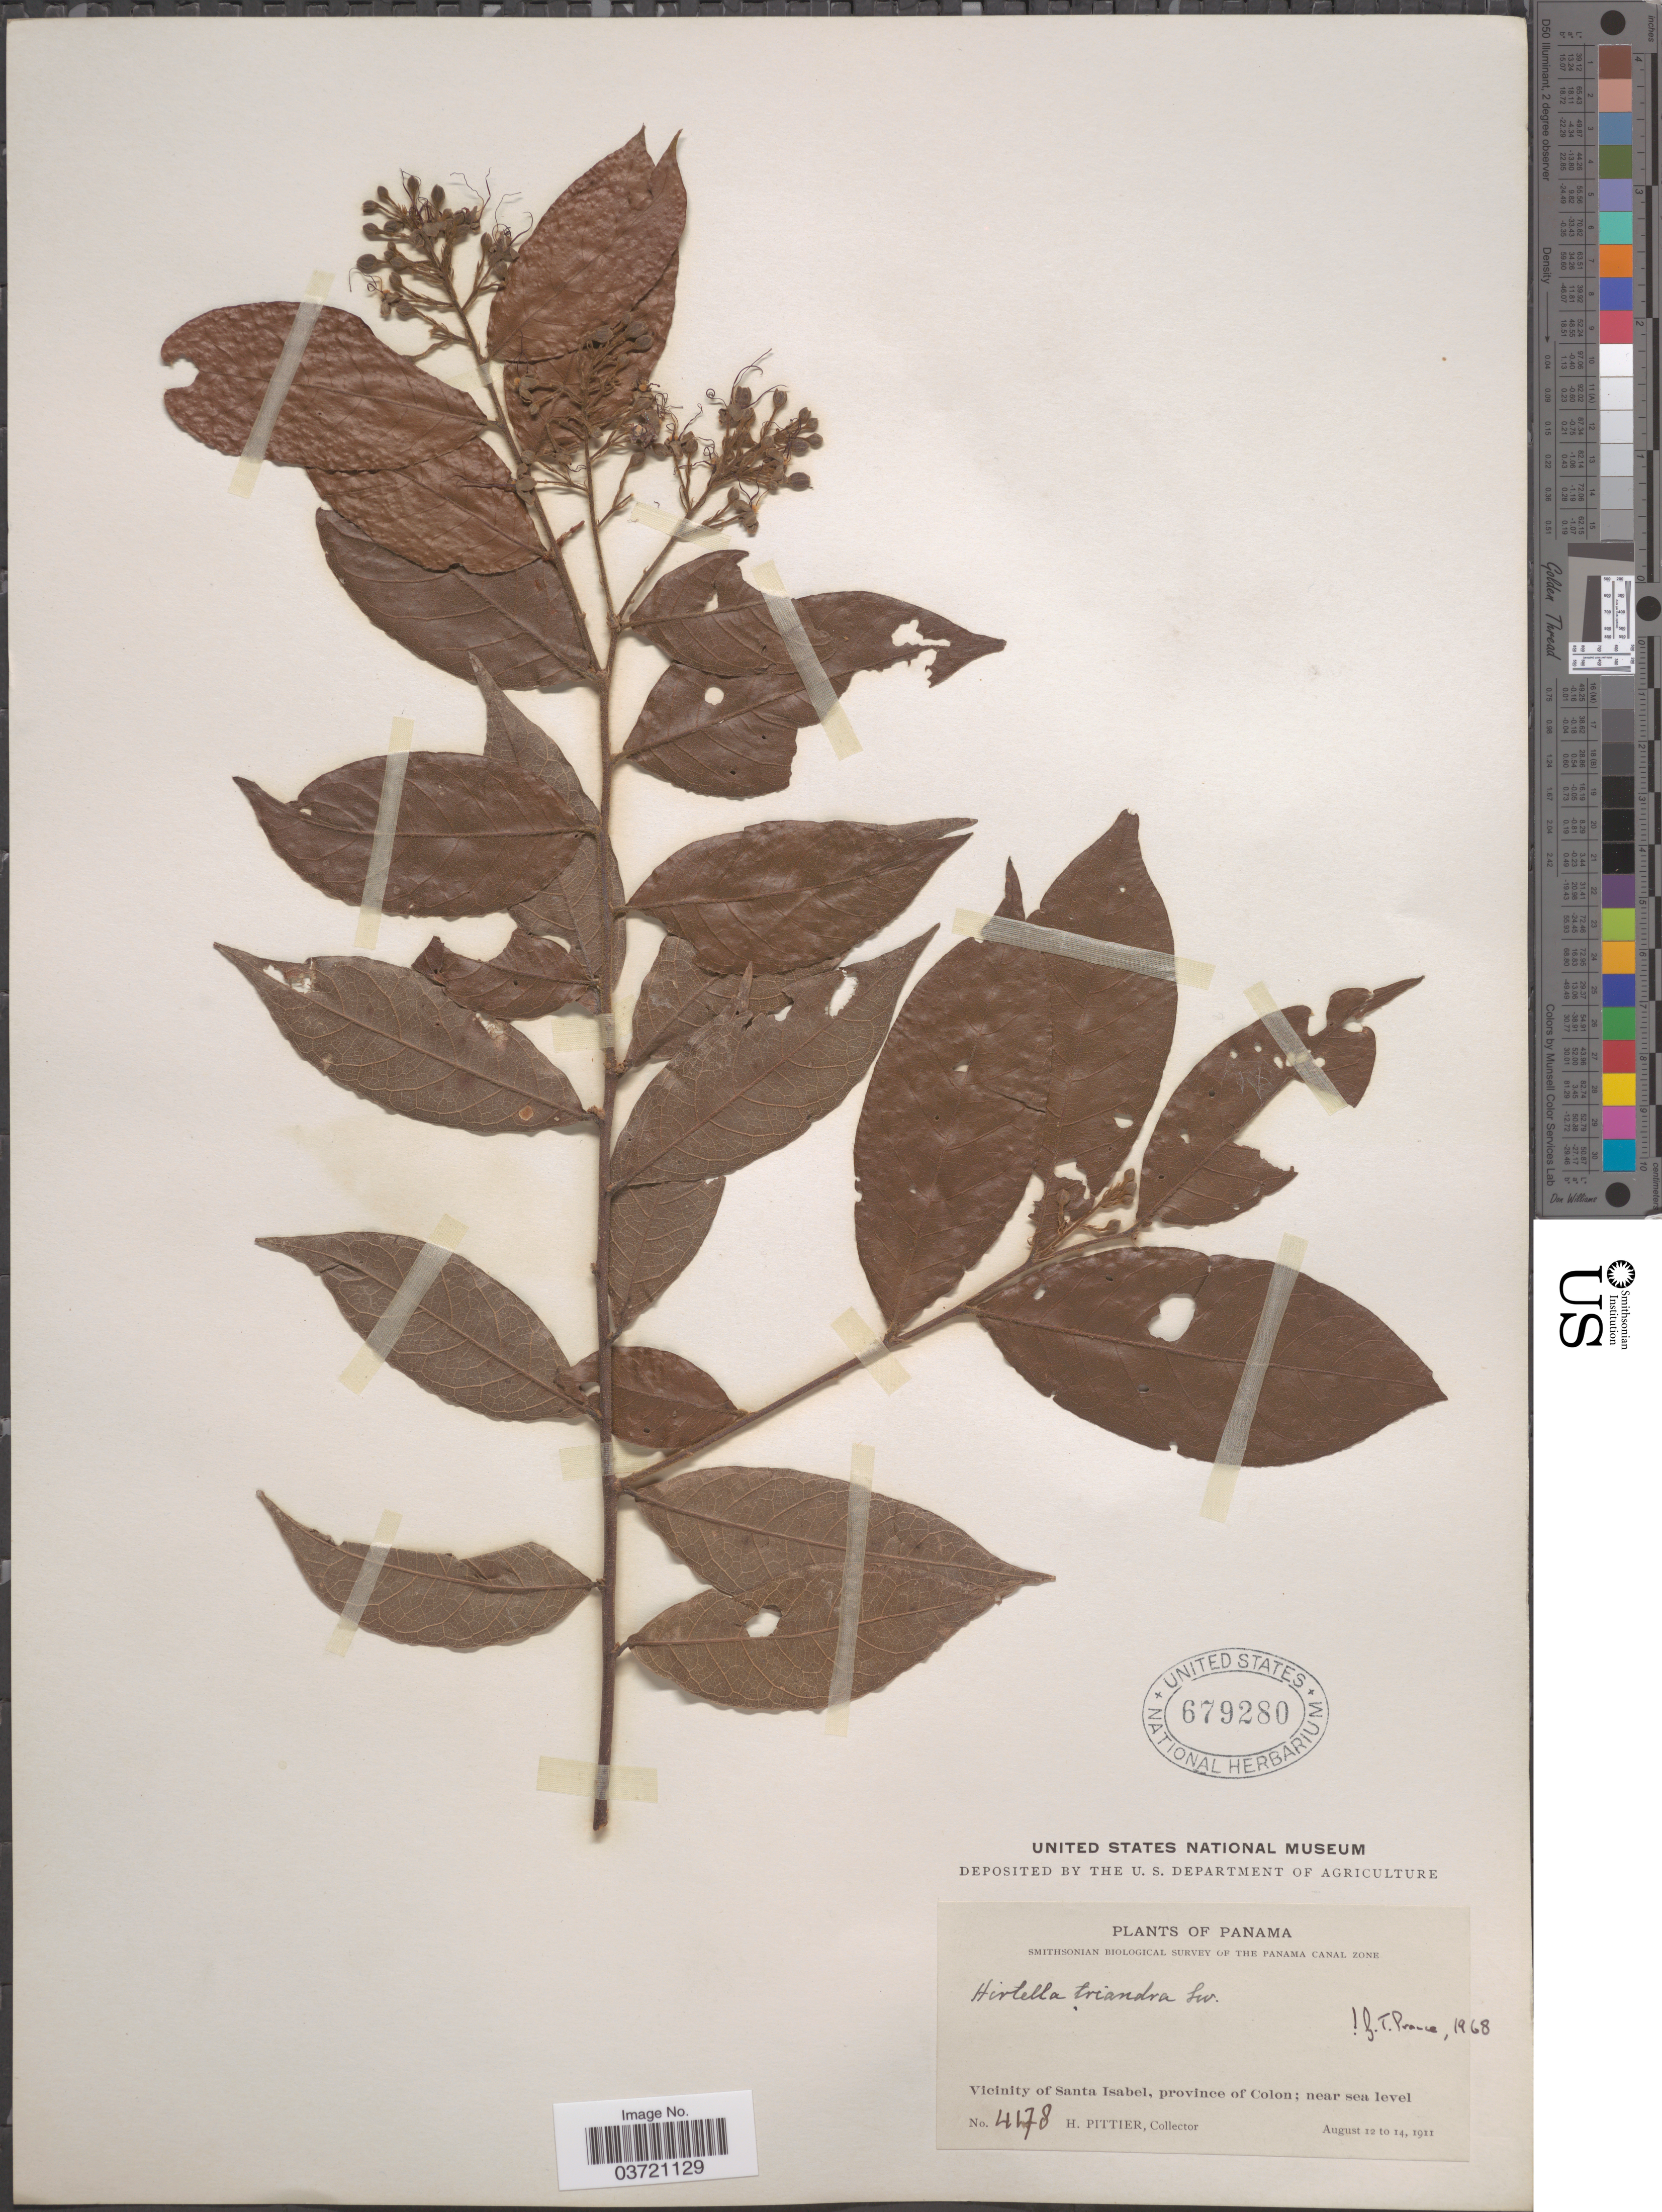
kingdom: Plantae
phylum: Tracheophyta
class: Magnoliopsida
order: Malpighiales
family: Chrysobalanaceae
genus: Hirtella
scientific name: Hirtella triandra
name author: Sw.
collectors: H. F. Pittier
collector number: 4178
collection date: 1911-08-12/1911-08-14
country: Panama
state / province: Colón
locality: Vicinity of Santa Isabel.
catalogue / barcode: US 679280